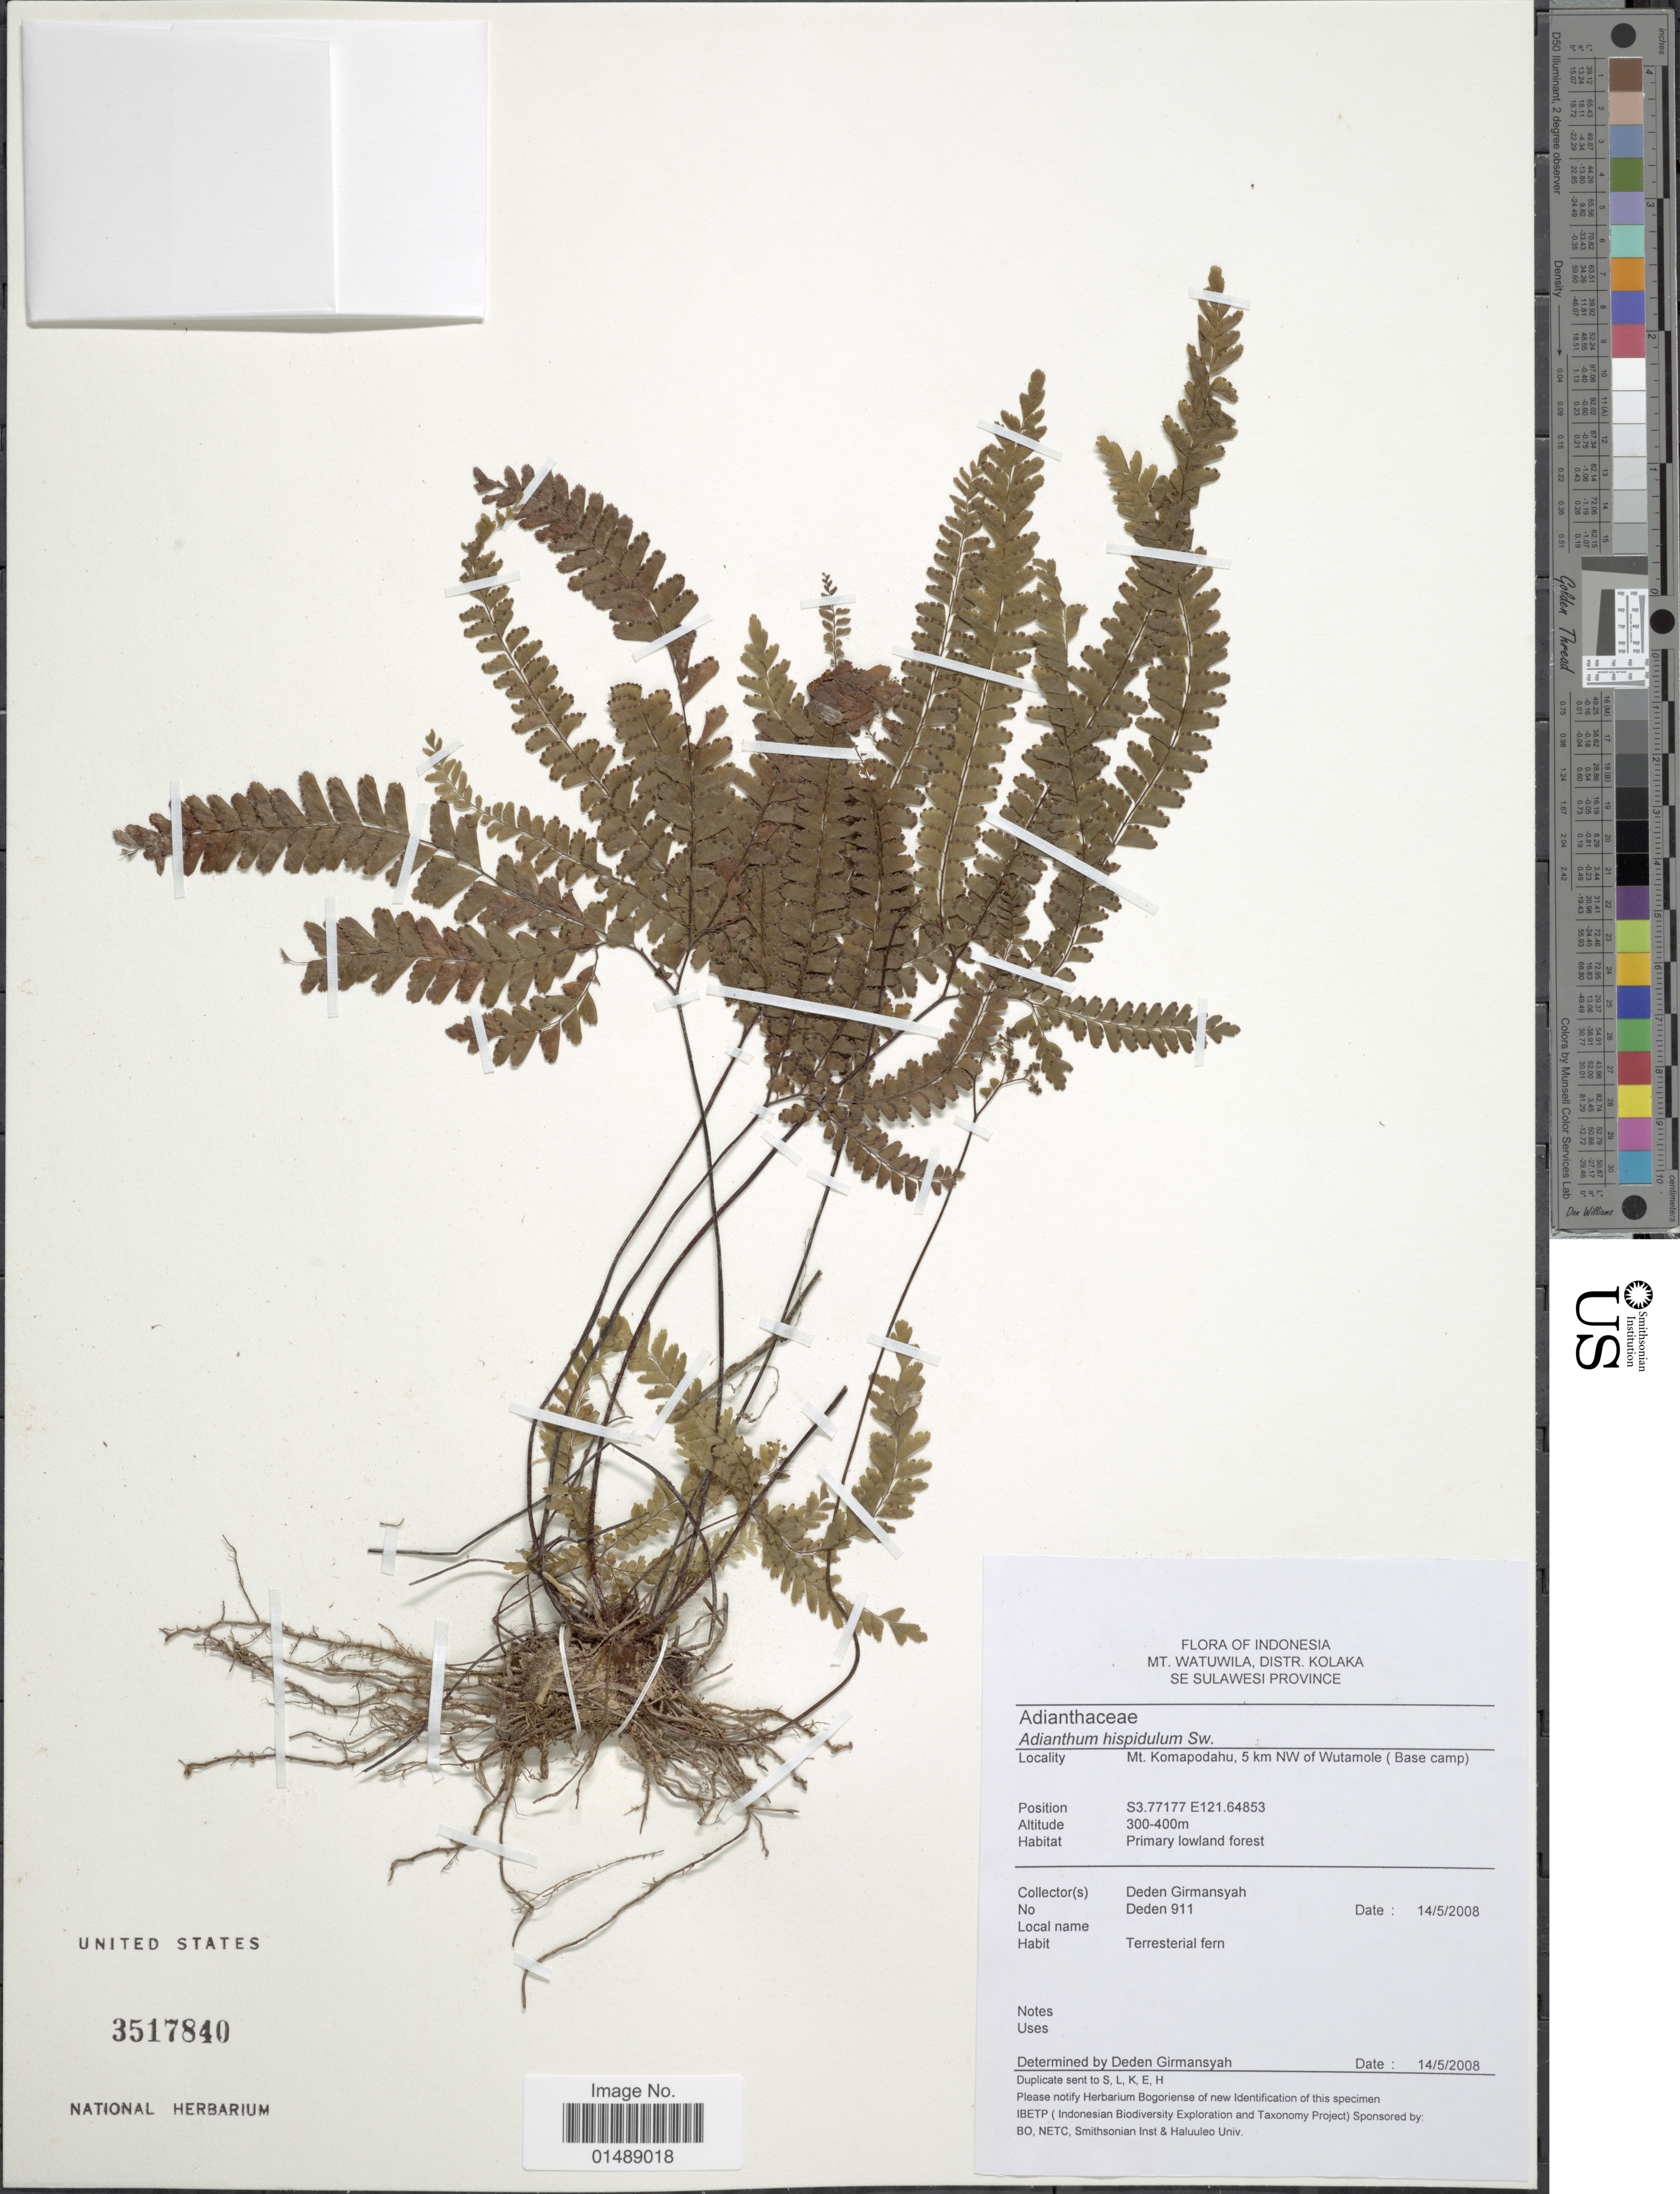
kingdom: Plantae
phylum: Tracheophyta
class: Polypodiopsida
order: Polypodiales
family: Pteridaceae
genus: Adiantum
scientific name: Adiantum hispidulum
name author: Sw.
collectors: D. Girmansyah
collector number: Deden 911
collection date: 2008-05-14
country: Indonesia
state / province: Sulawesi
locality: Mt. Watuwila, Distr. Kolaka, SE Sulawesi Province, Mt. Komapodahu, 5 km NW of Wutamole (Base camp)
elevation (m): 300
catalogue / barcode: US 3517840